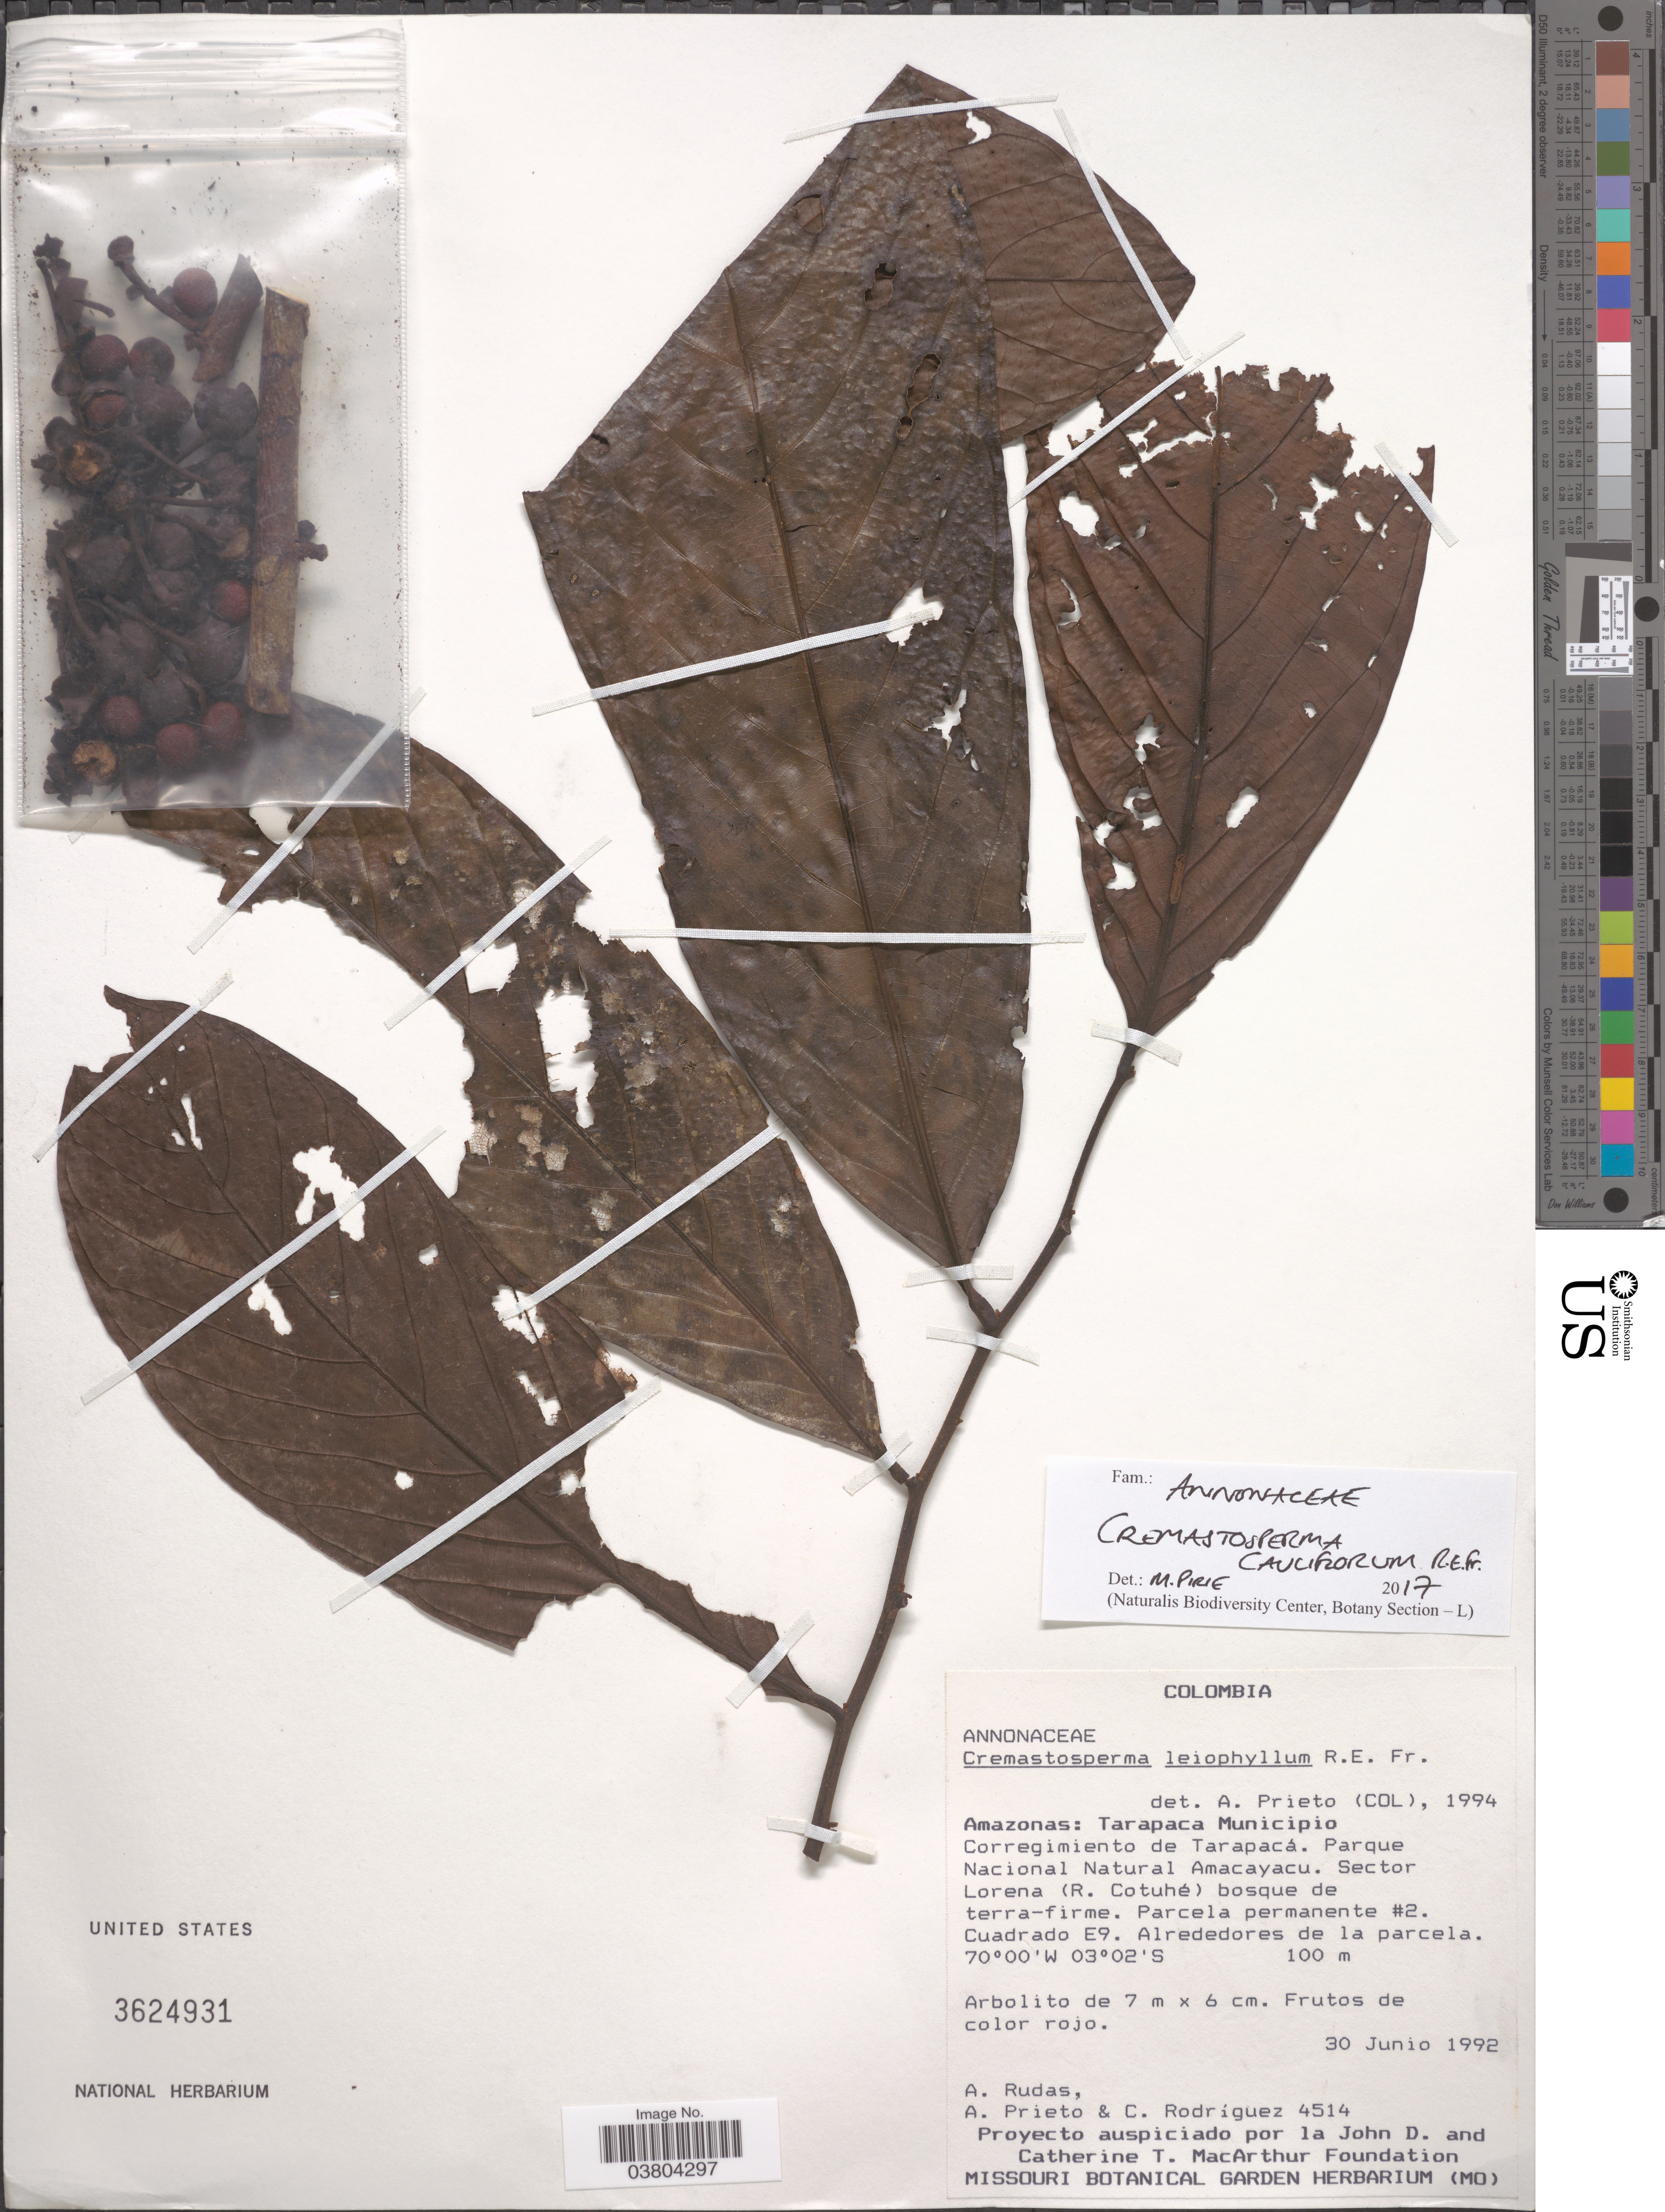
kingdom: Plantae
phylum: Tracheophyta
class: Magnoliopsida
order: Magnoliales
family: Annonaceae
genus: Cremastosperma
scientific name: Cremastosperma cauliflorum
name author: R.E. Fr.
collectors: A. Rudas, A. Prieto & C. Rodríguez-Flores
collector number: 4514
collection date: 1992-06-30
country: Colombia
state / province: Amazônas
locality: Tarapaca Municipio. Corregimiento de Tarapacá. Parque Nacional Natural Amacayacu. Sector Lorena (R. Cotuhé). Cuadrado E9.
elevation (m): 100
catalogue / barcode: US 3624931